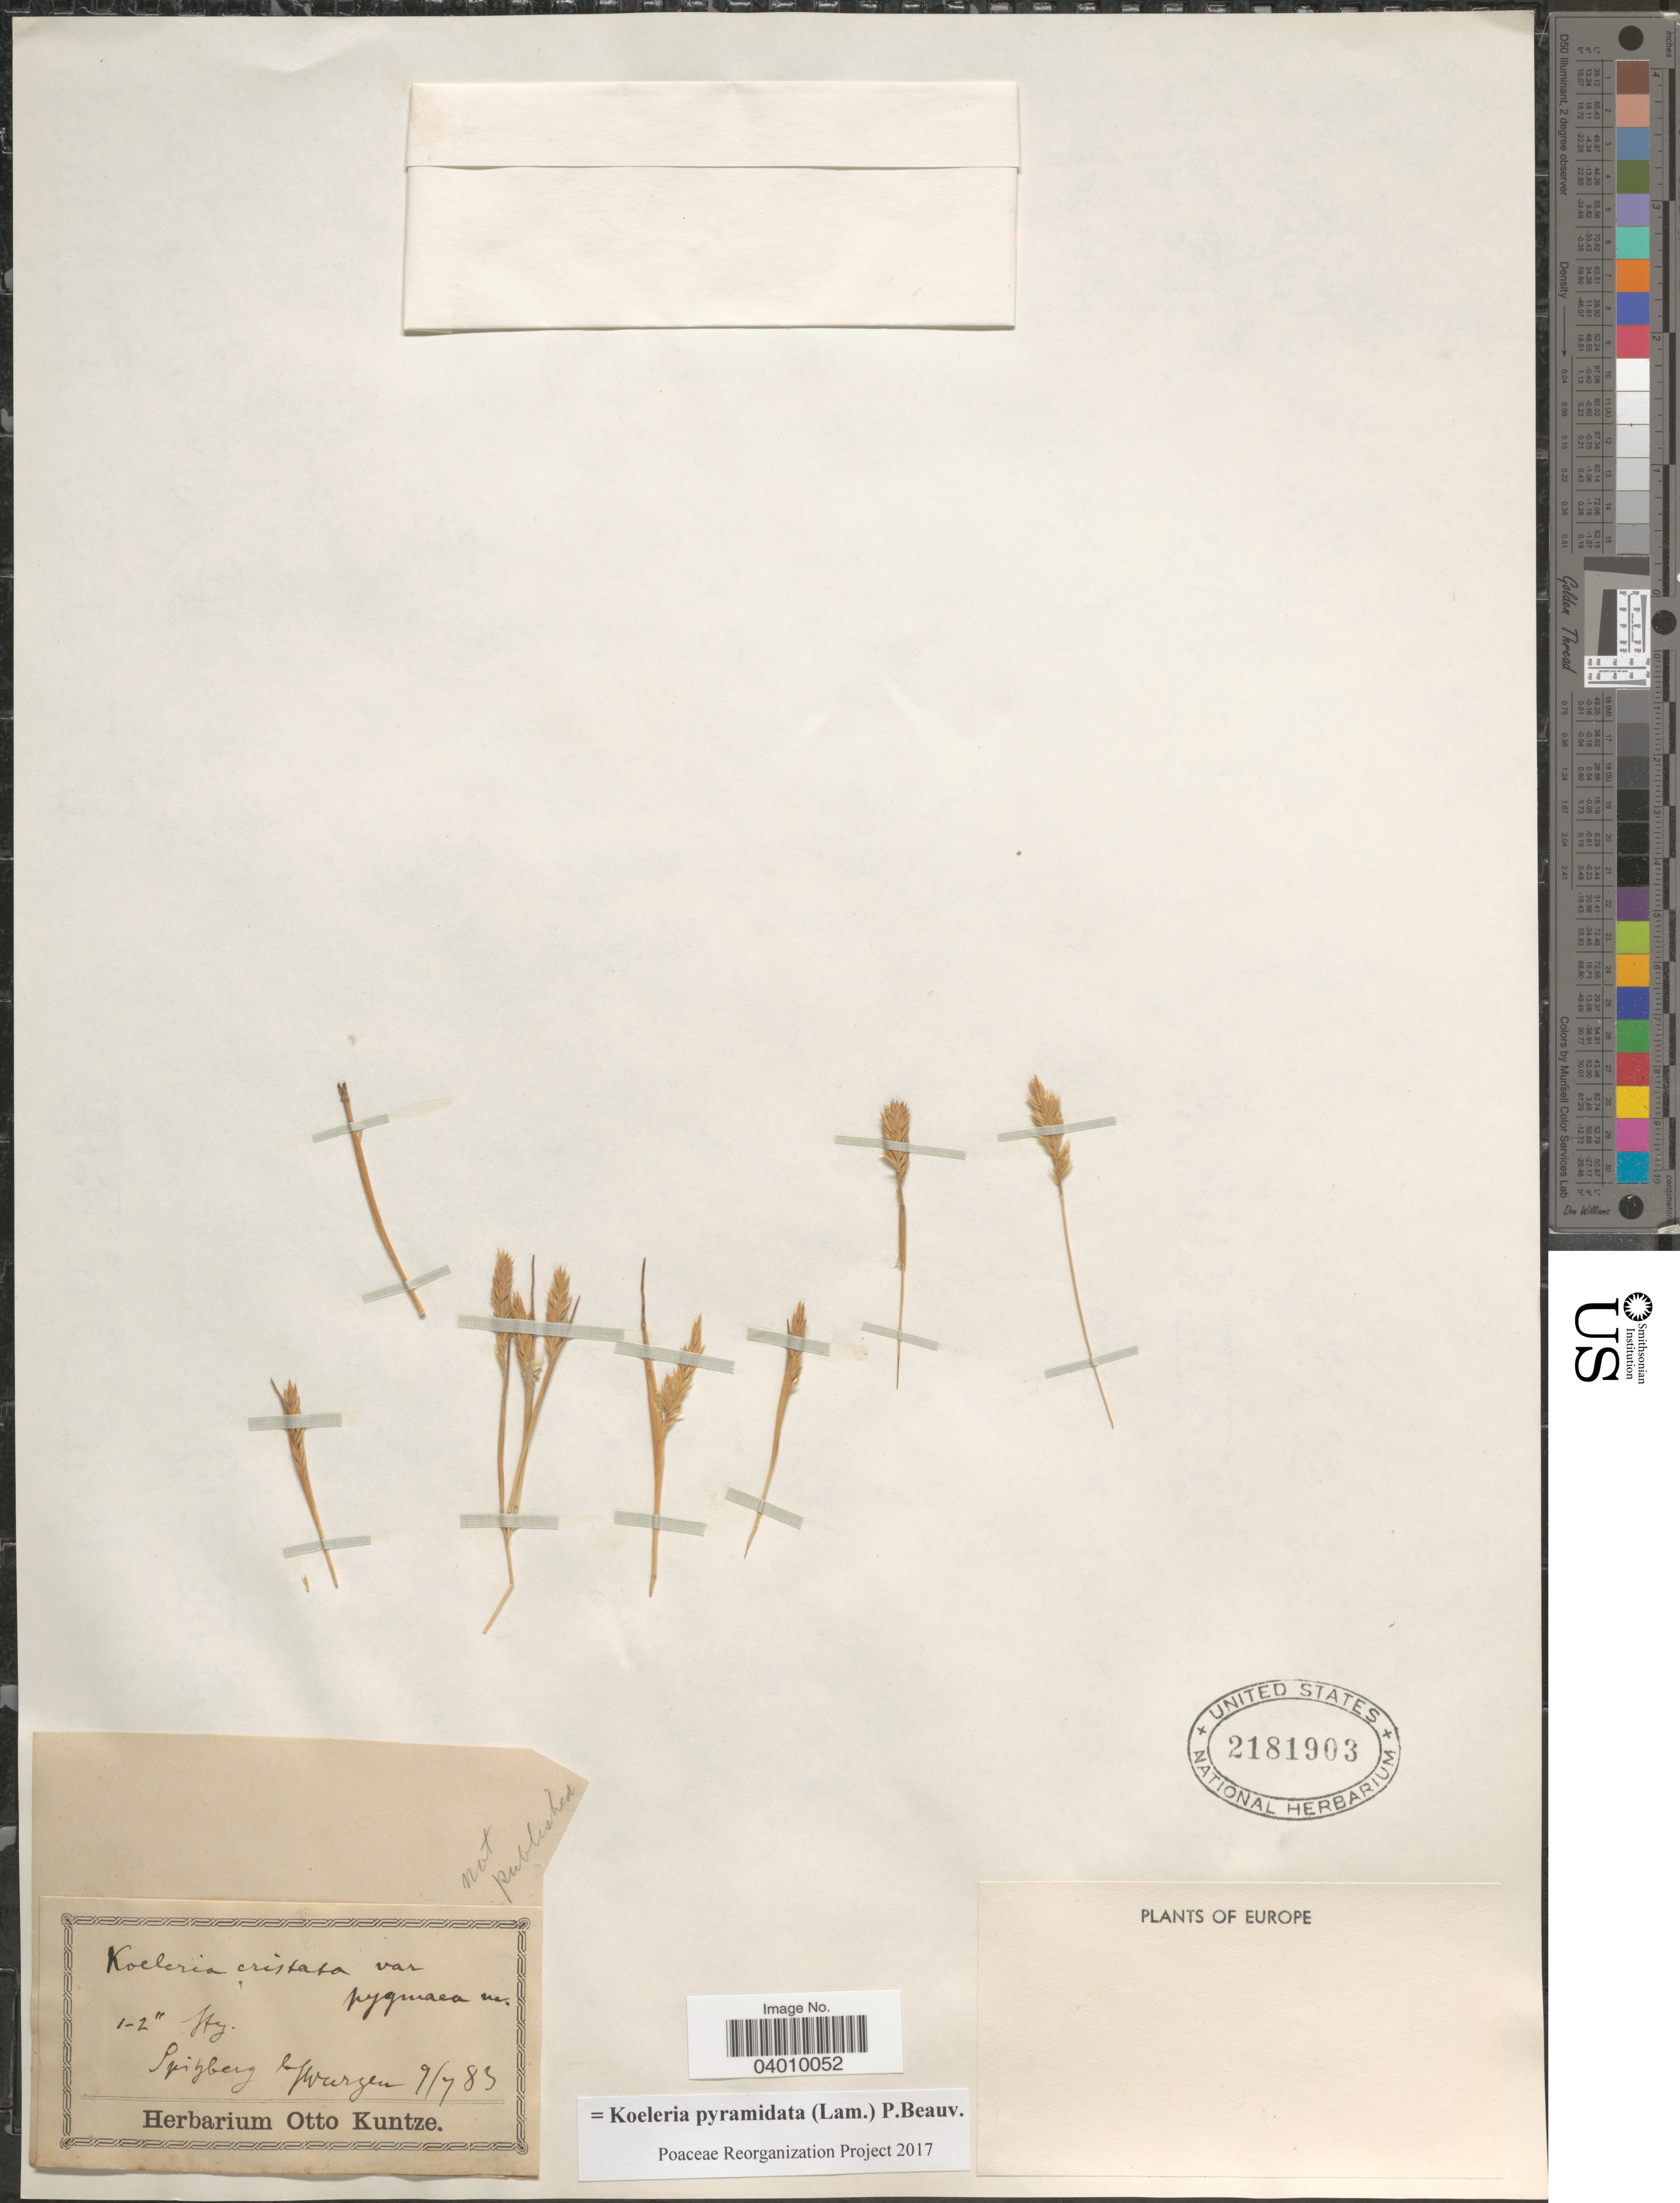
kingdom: Plantae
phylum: Tracheophyta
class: Liliopsida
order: Poales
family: Poaceae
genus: Koeleria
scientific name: Koeleria pyramidata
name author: (Lam.) P. Beauv.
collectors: ex herb. Otto Kuntze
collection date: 1783-09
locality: Sphigberg Eswurgen. [interpreted] Europe.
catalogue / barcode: US 2181903